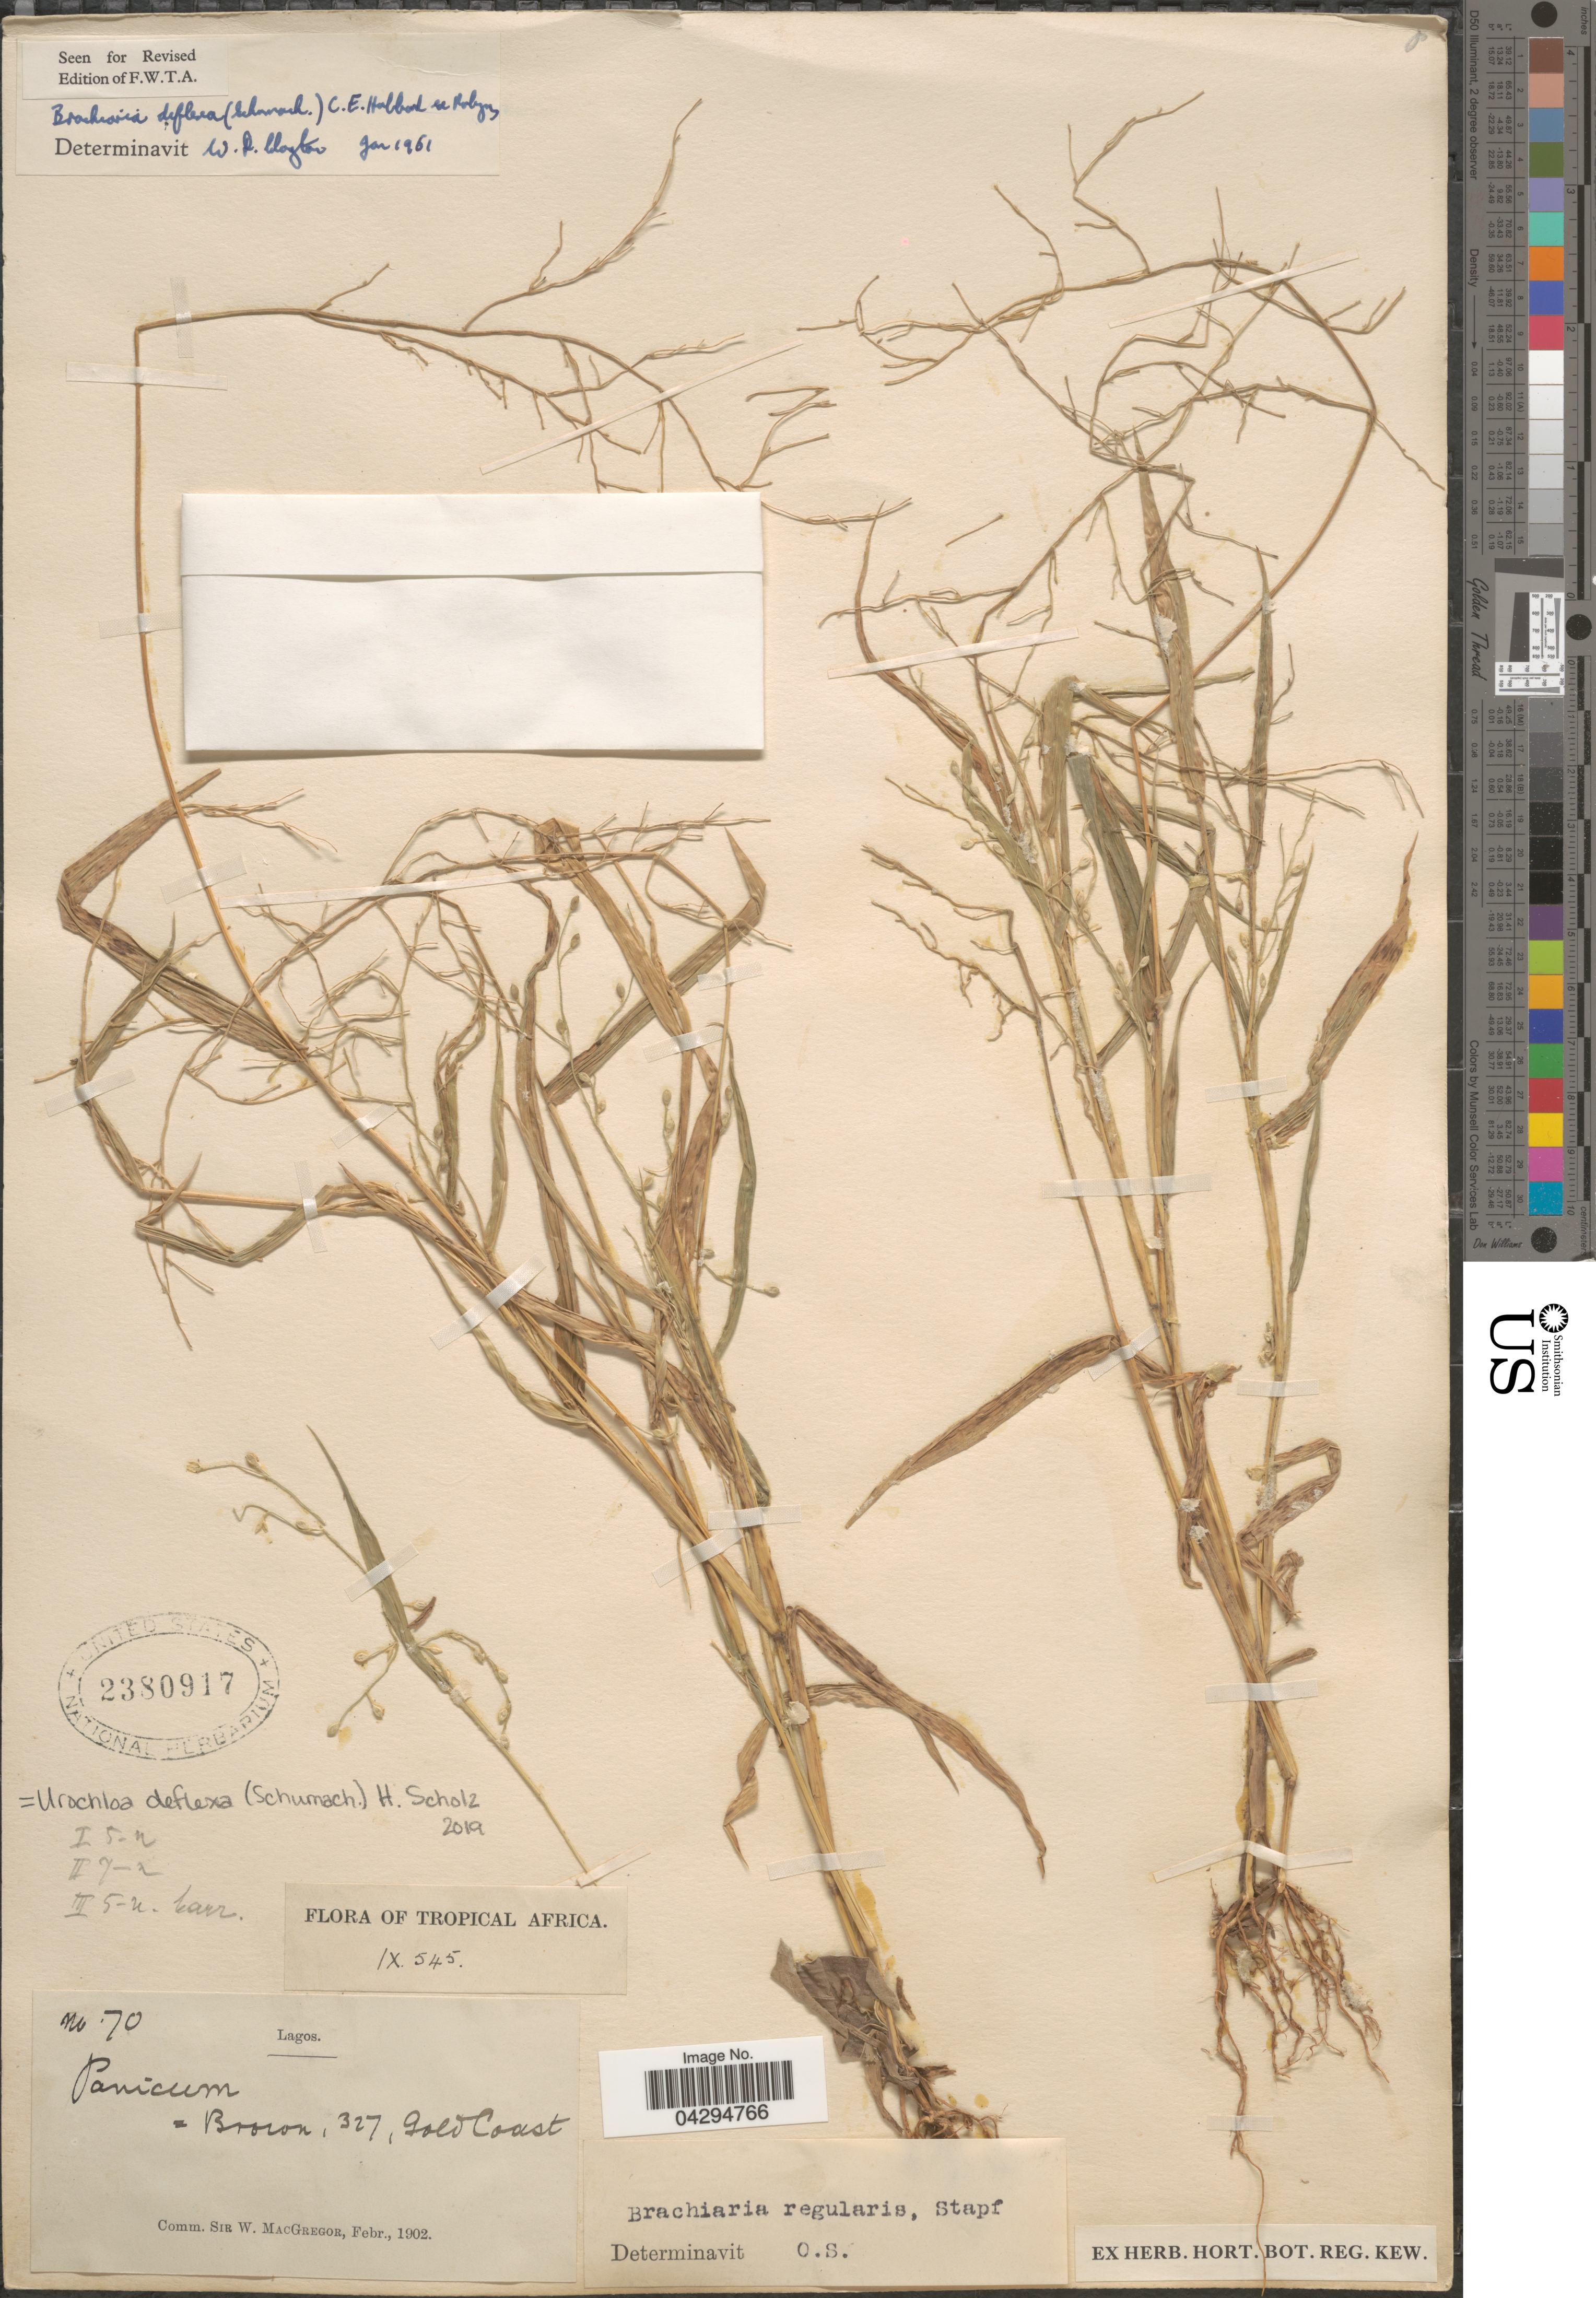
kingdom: Plantae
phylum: Tracheophyta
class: Liliopsida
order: Poales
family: Poaceae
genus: Urochloa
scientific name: Urochloa deflexa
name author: (Schumach.) H. Scholz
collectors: -- Brown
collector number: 327/70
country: Ghana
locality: Lagos. Gold Coast. Tropical Africa.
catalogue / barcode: US 2380917